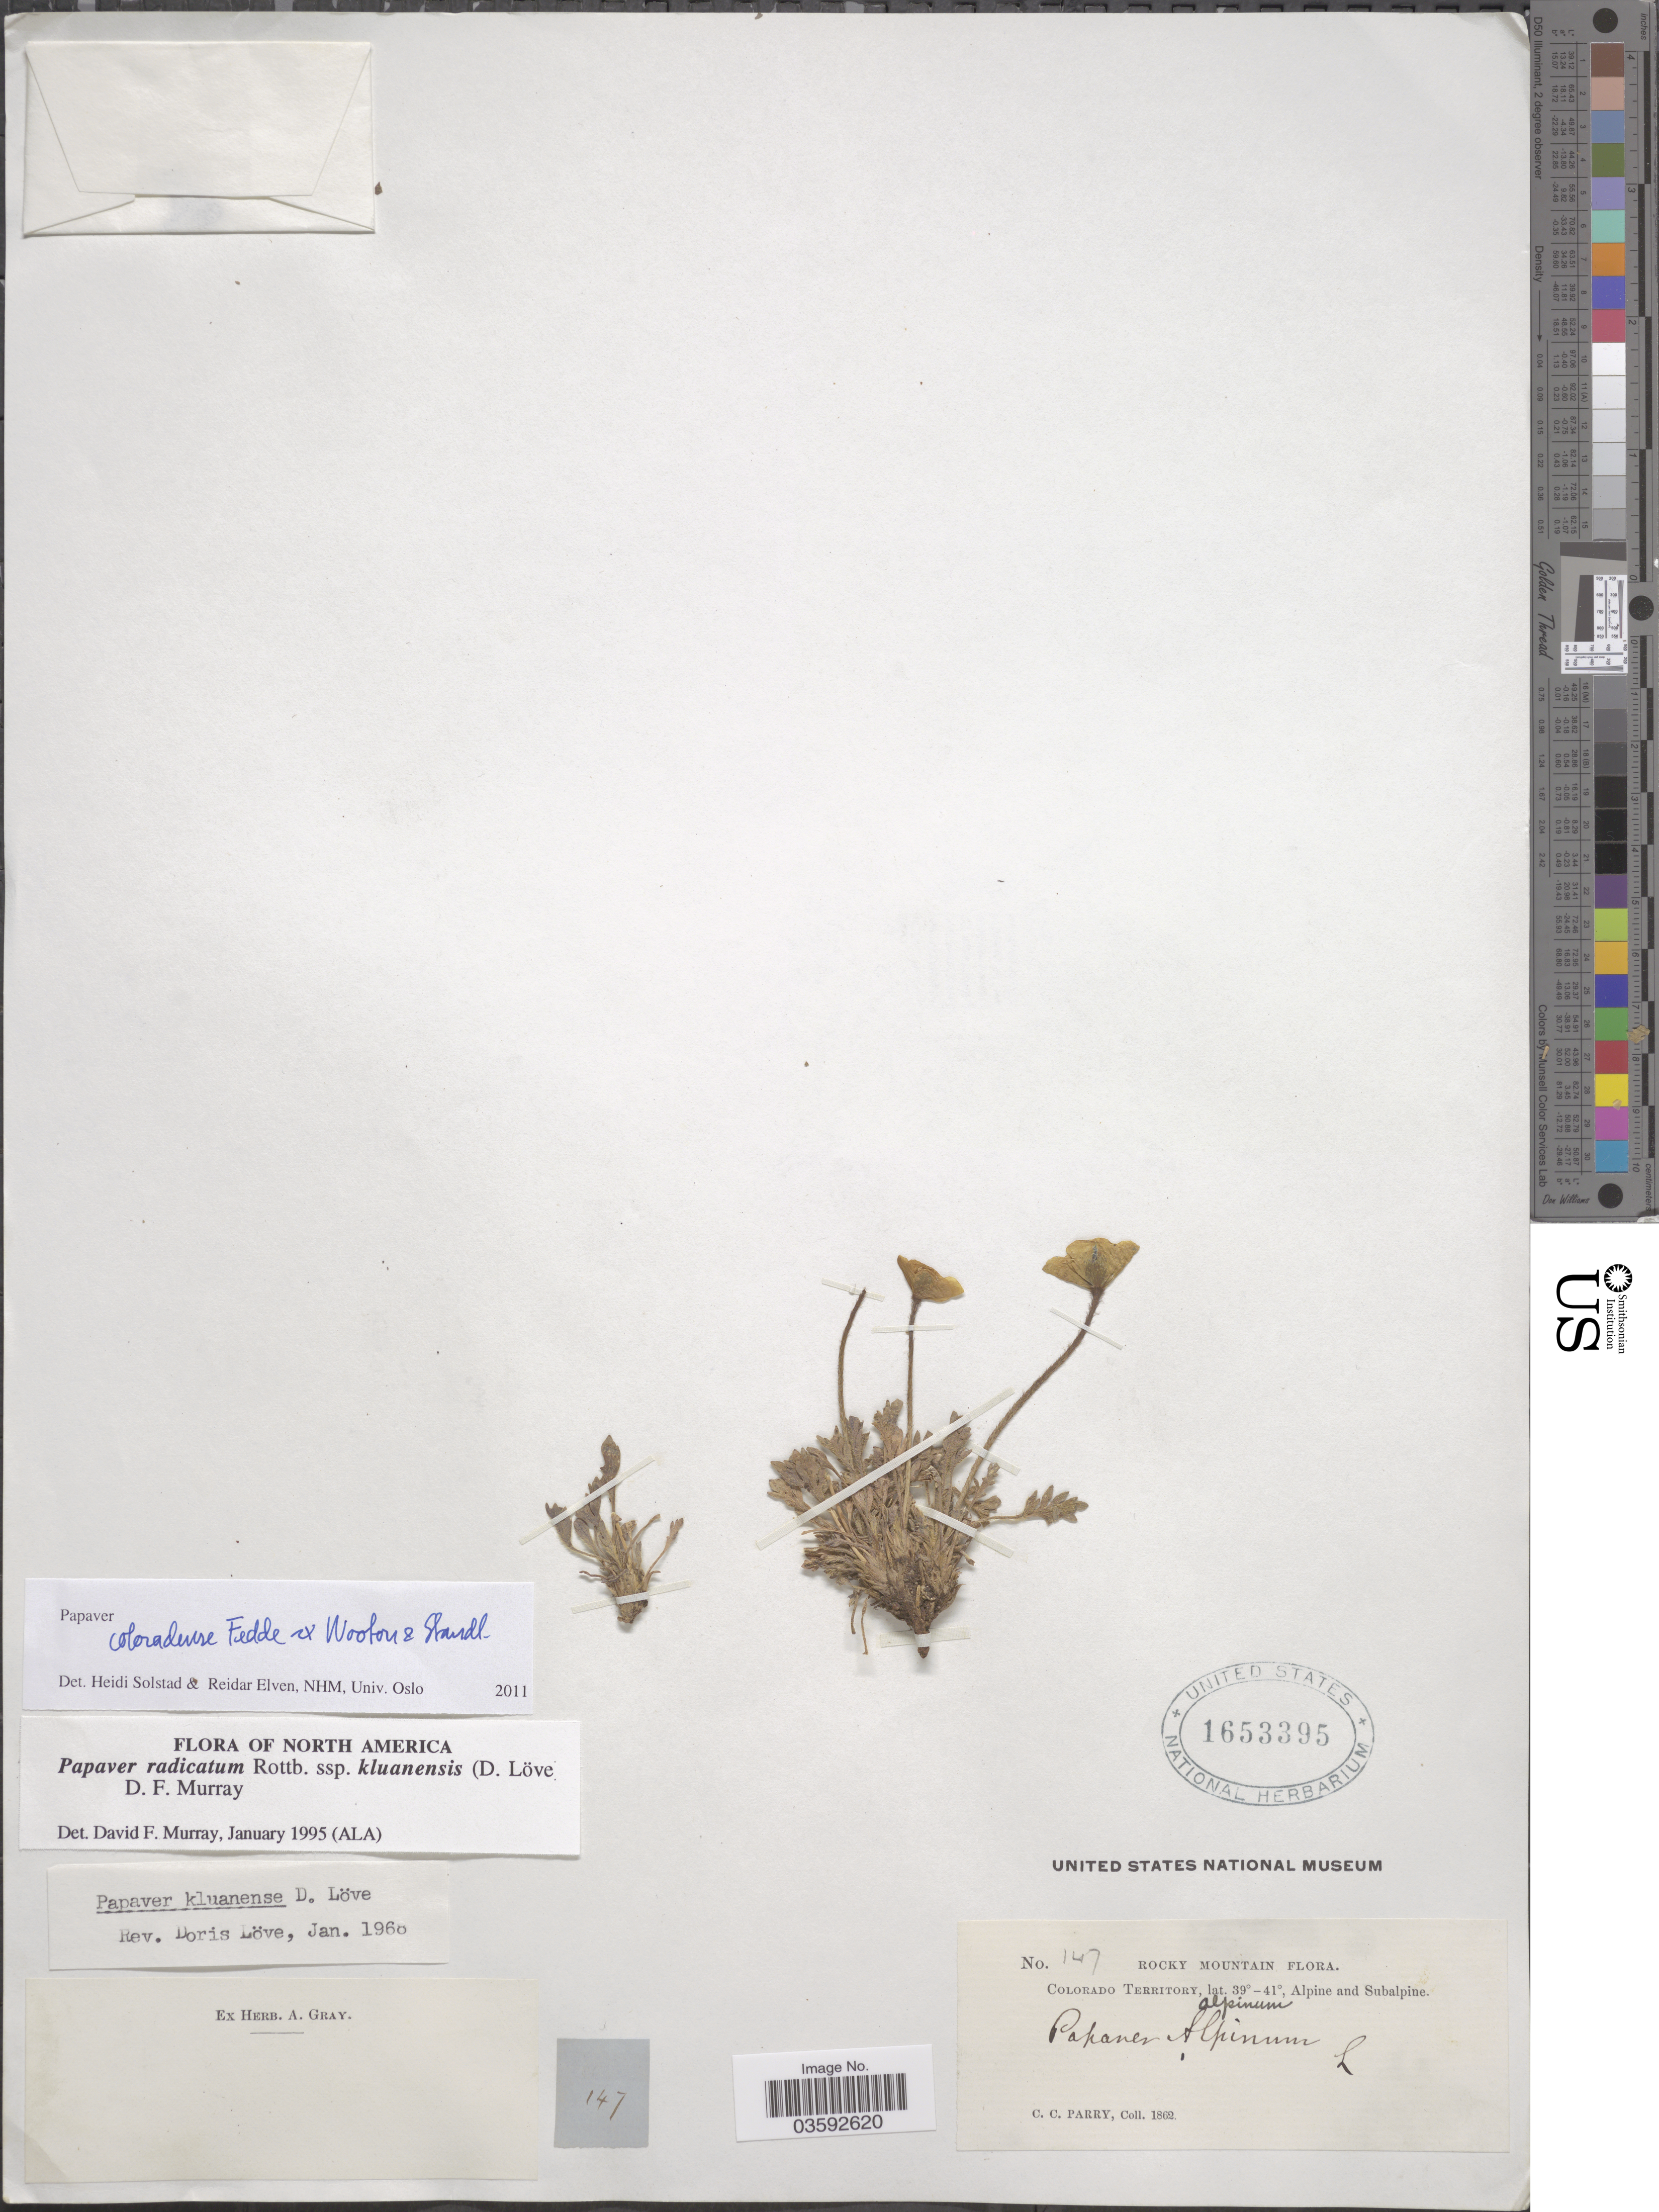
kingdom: Plantae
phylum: Tracheophyta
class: Magnoliopsida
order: Ranunculales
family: Papaveraceae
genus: Papaver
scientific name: Papaver coloradense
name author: Fedde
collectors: C. C. Parry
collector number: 147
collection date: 1862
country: United States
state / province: Colorado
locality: Rocky Mountain. Colorado Territory. Alpine and Subalpine.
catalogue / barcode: US 1653395